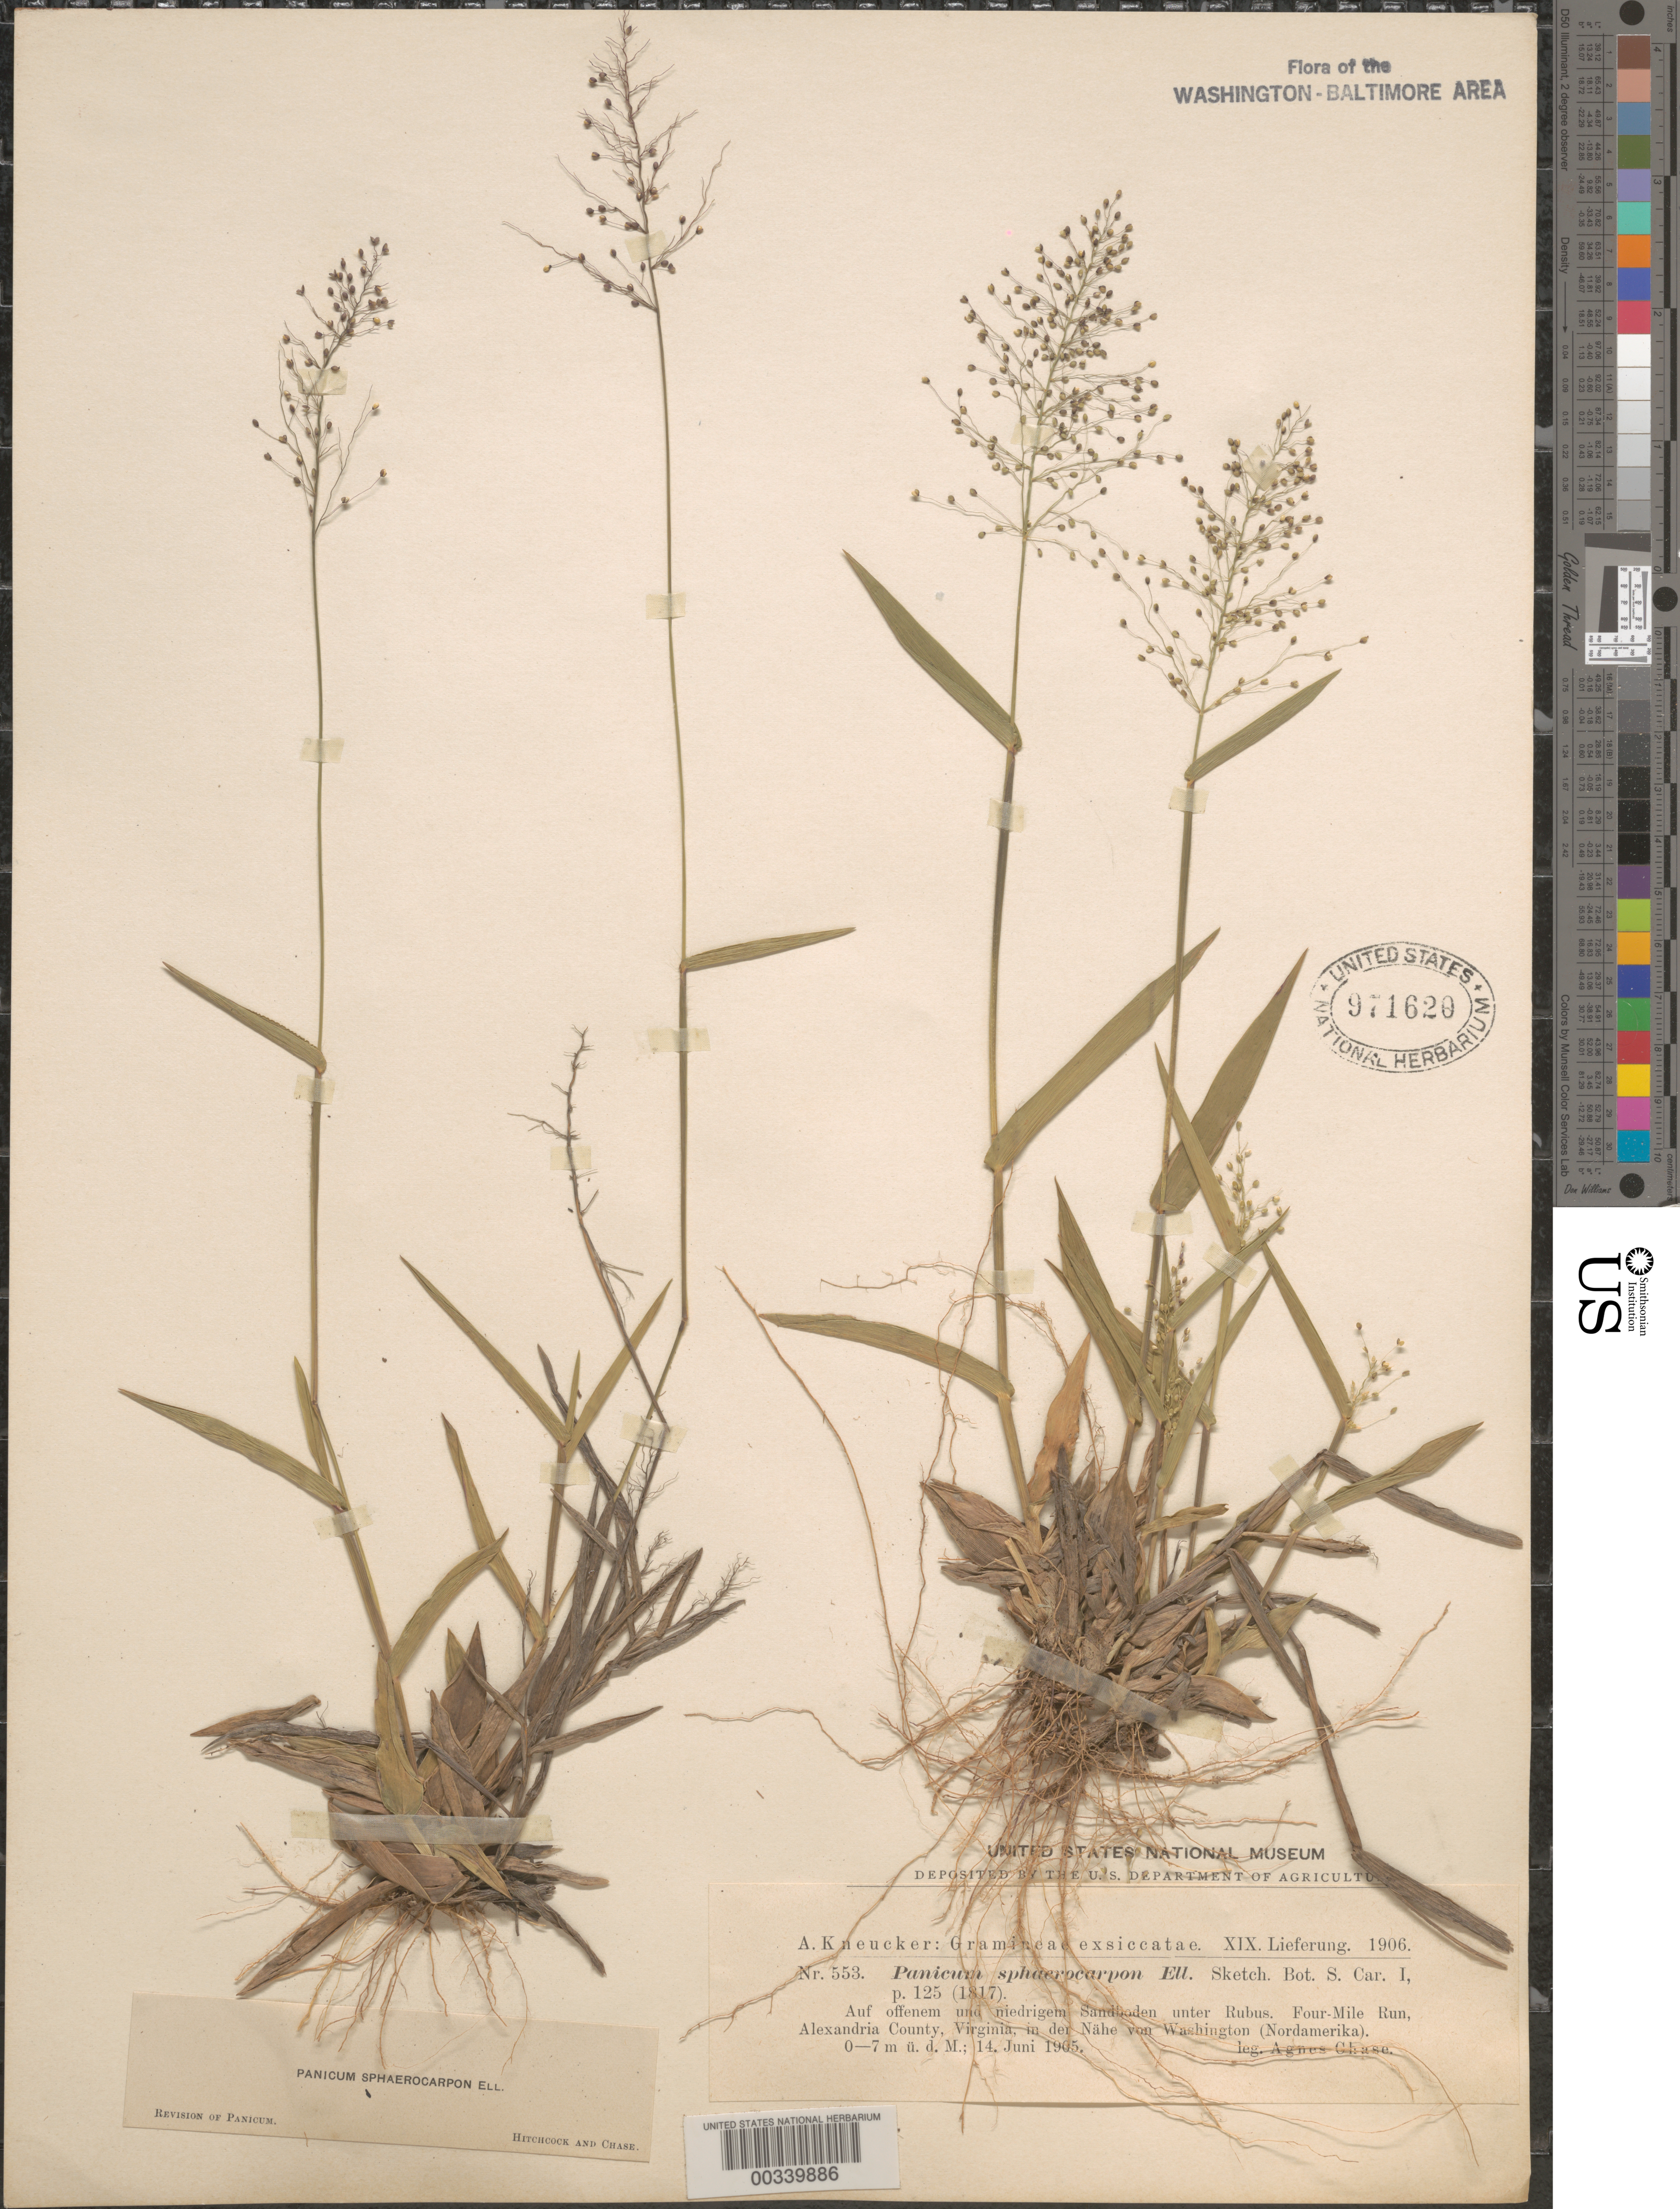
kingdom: Plantae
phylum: Tracheophyta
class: Liliopsida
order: Poales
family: Poaceae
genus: Dichanthelium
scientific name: Dichanthelium sphaerocarpon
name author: (Elliott) Gould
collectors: A. Chase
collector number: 553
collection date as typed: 14 Jun 1905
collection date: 1905-06-14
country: United States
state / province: Virginia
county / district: Arlington / Fairfax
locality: Four Mile Run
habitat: Sandy soil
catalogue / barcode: US 971620